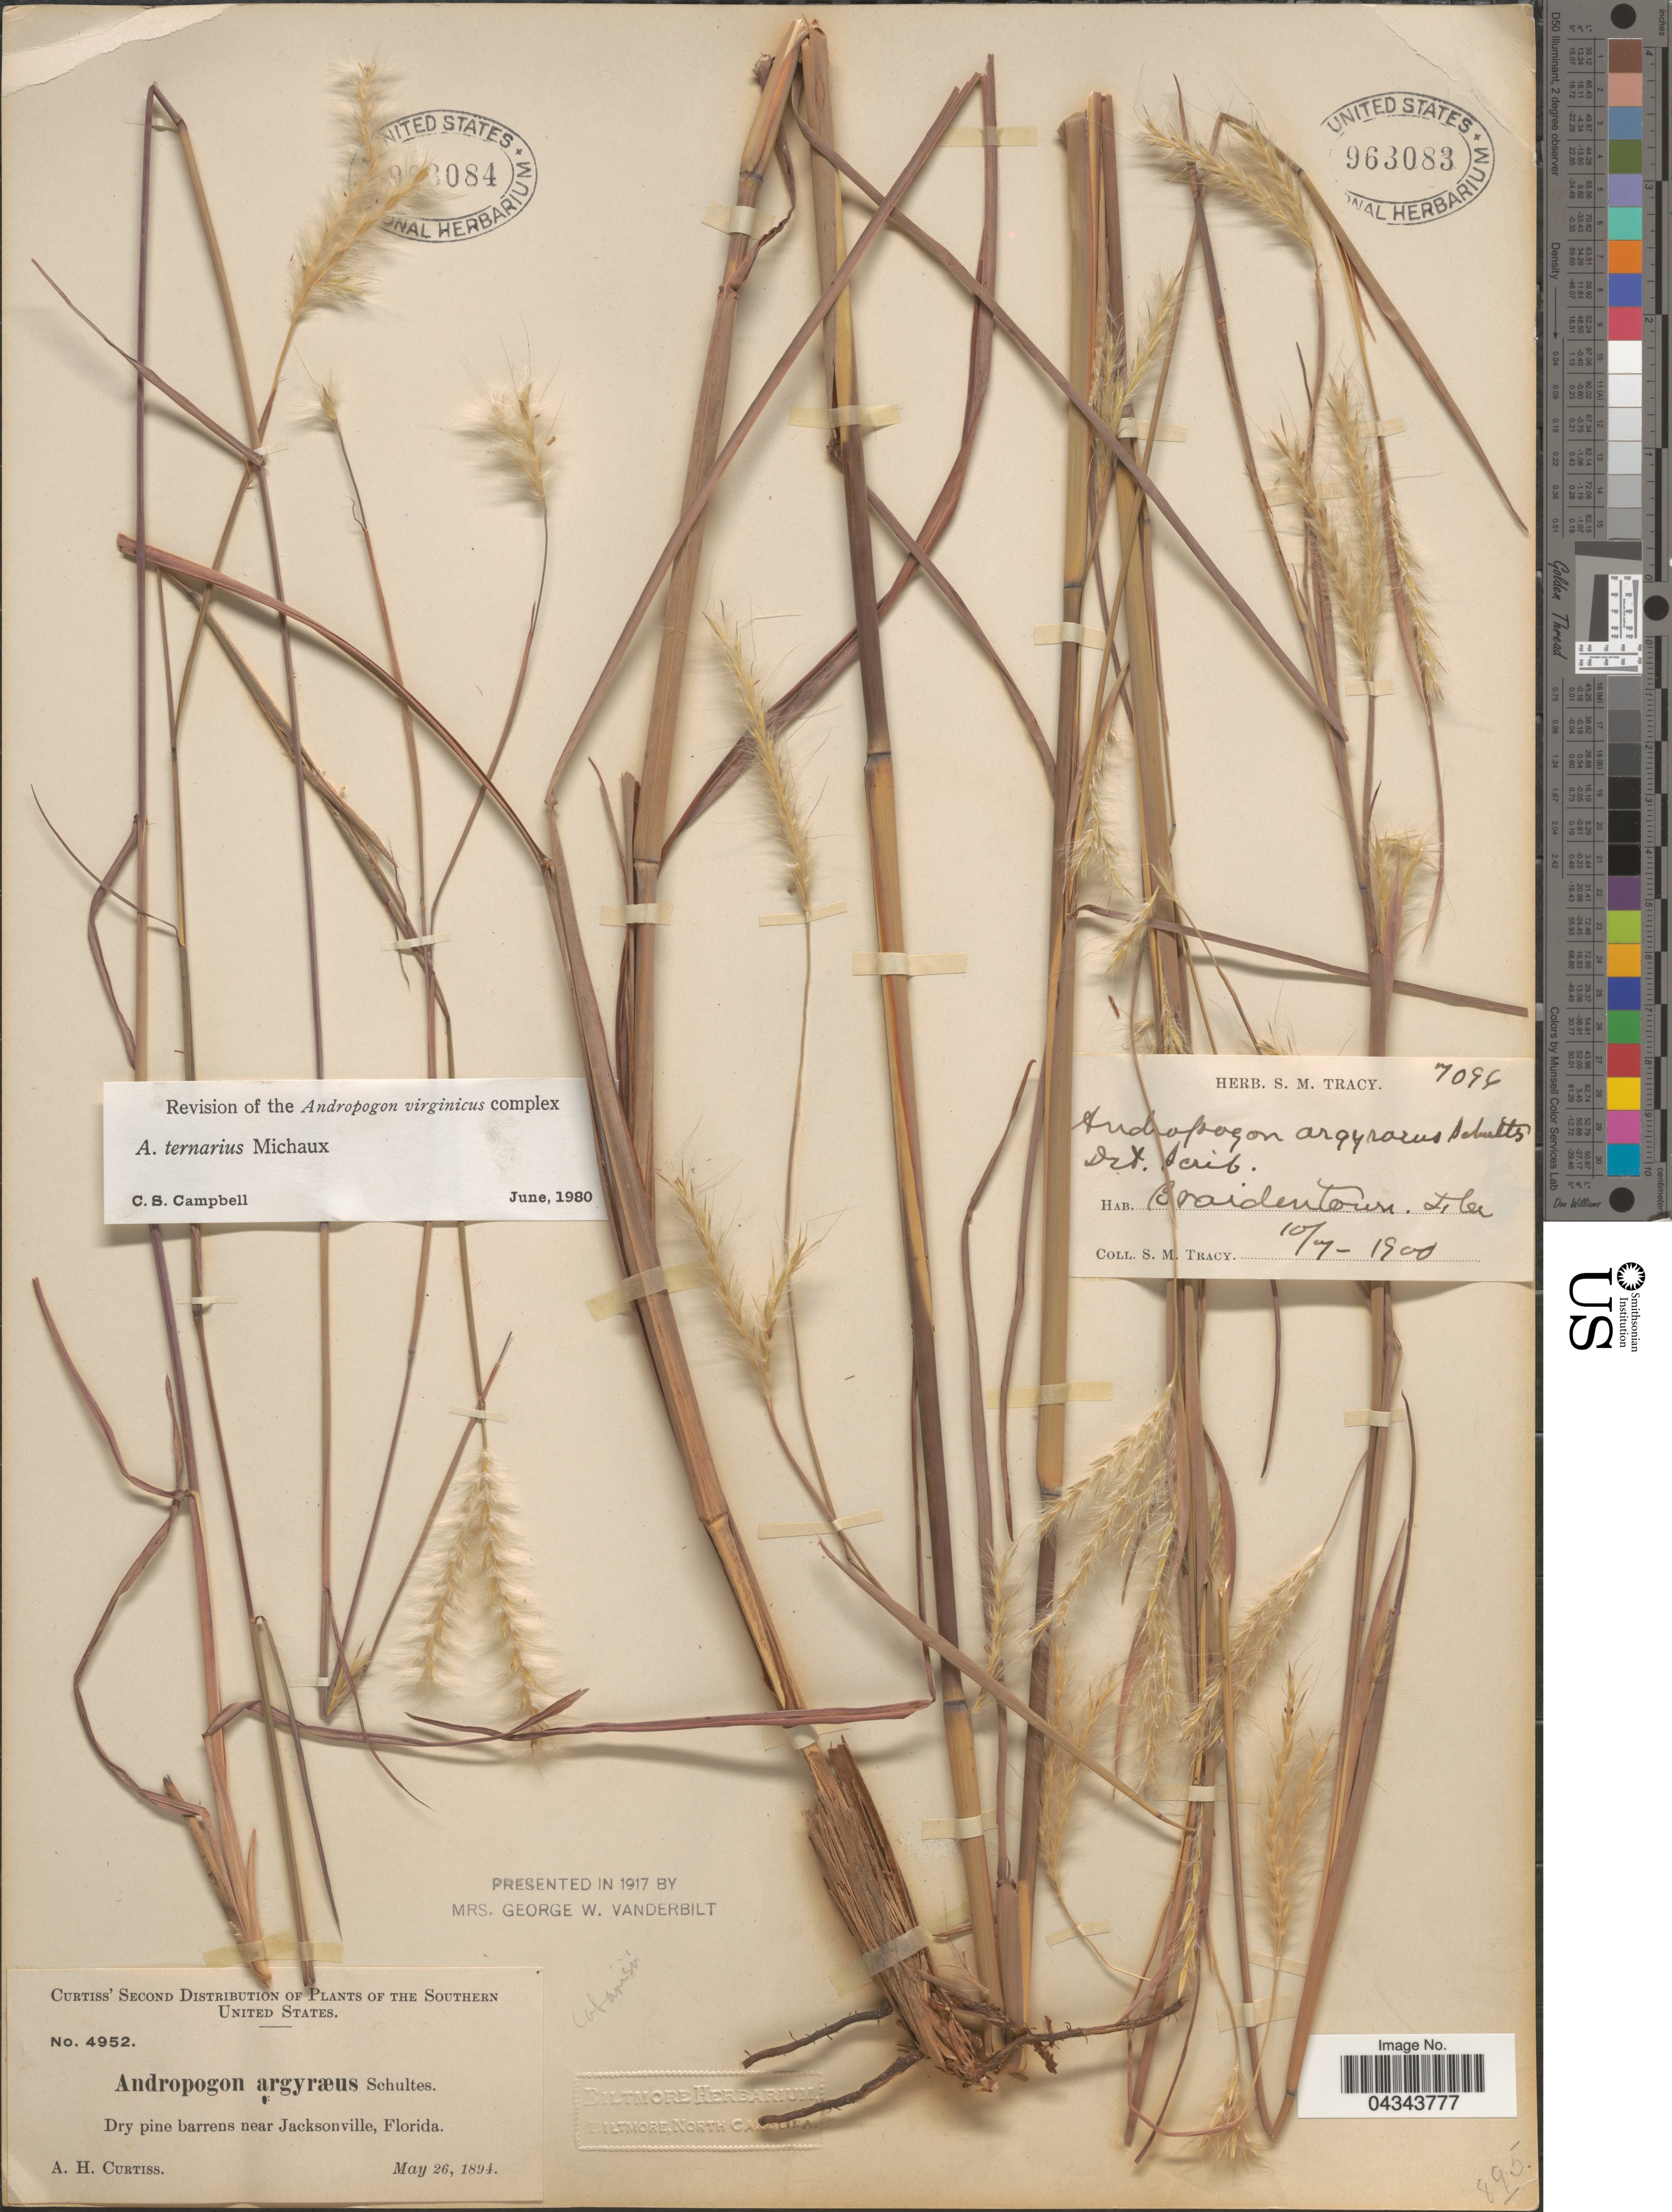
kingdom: Plantae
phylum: Tracheophyta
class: Liliopsida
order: Poales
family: Poaceae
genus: Andropogon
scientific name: Andropogon ternarius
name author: Michx.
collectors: A. H. Curtiss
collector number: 4952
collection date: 1894-05-26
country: United States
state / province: Florida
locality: The Southern United States. Near Jacksonville.